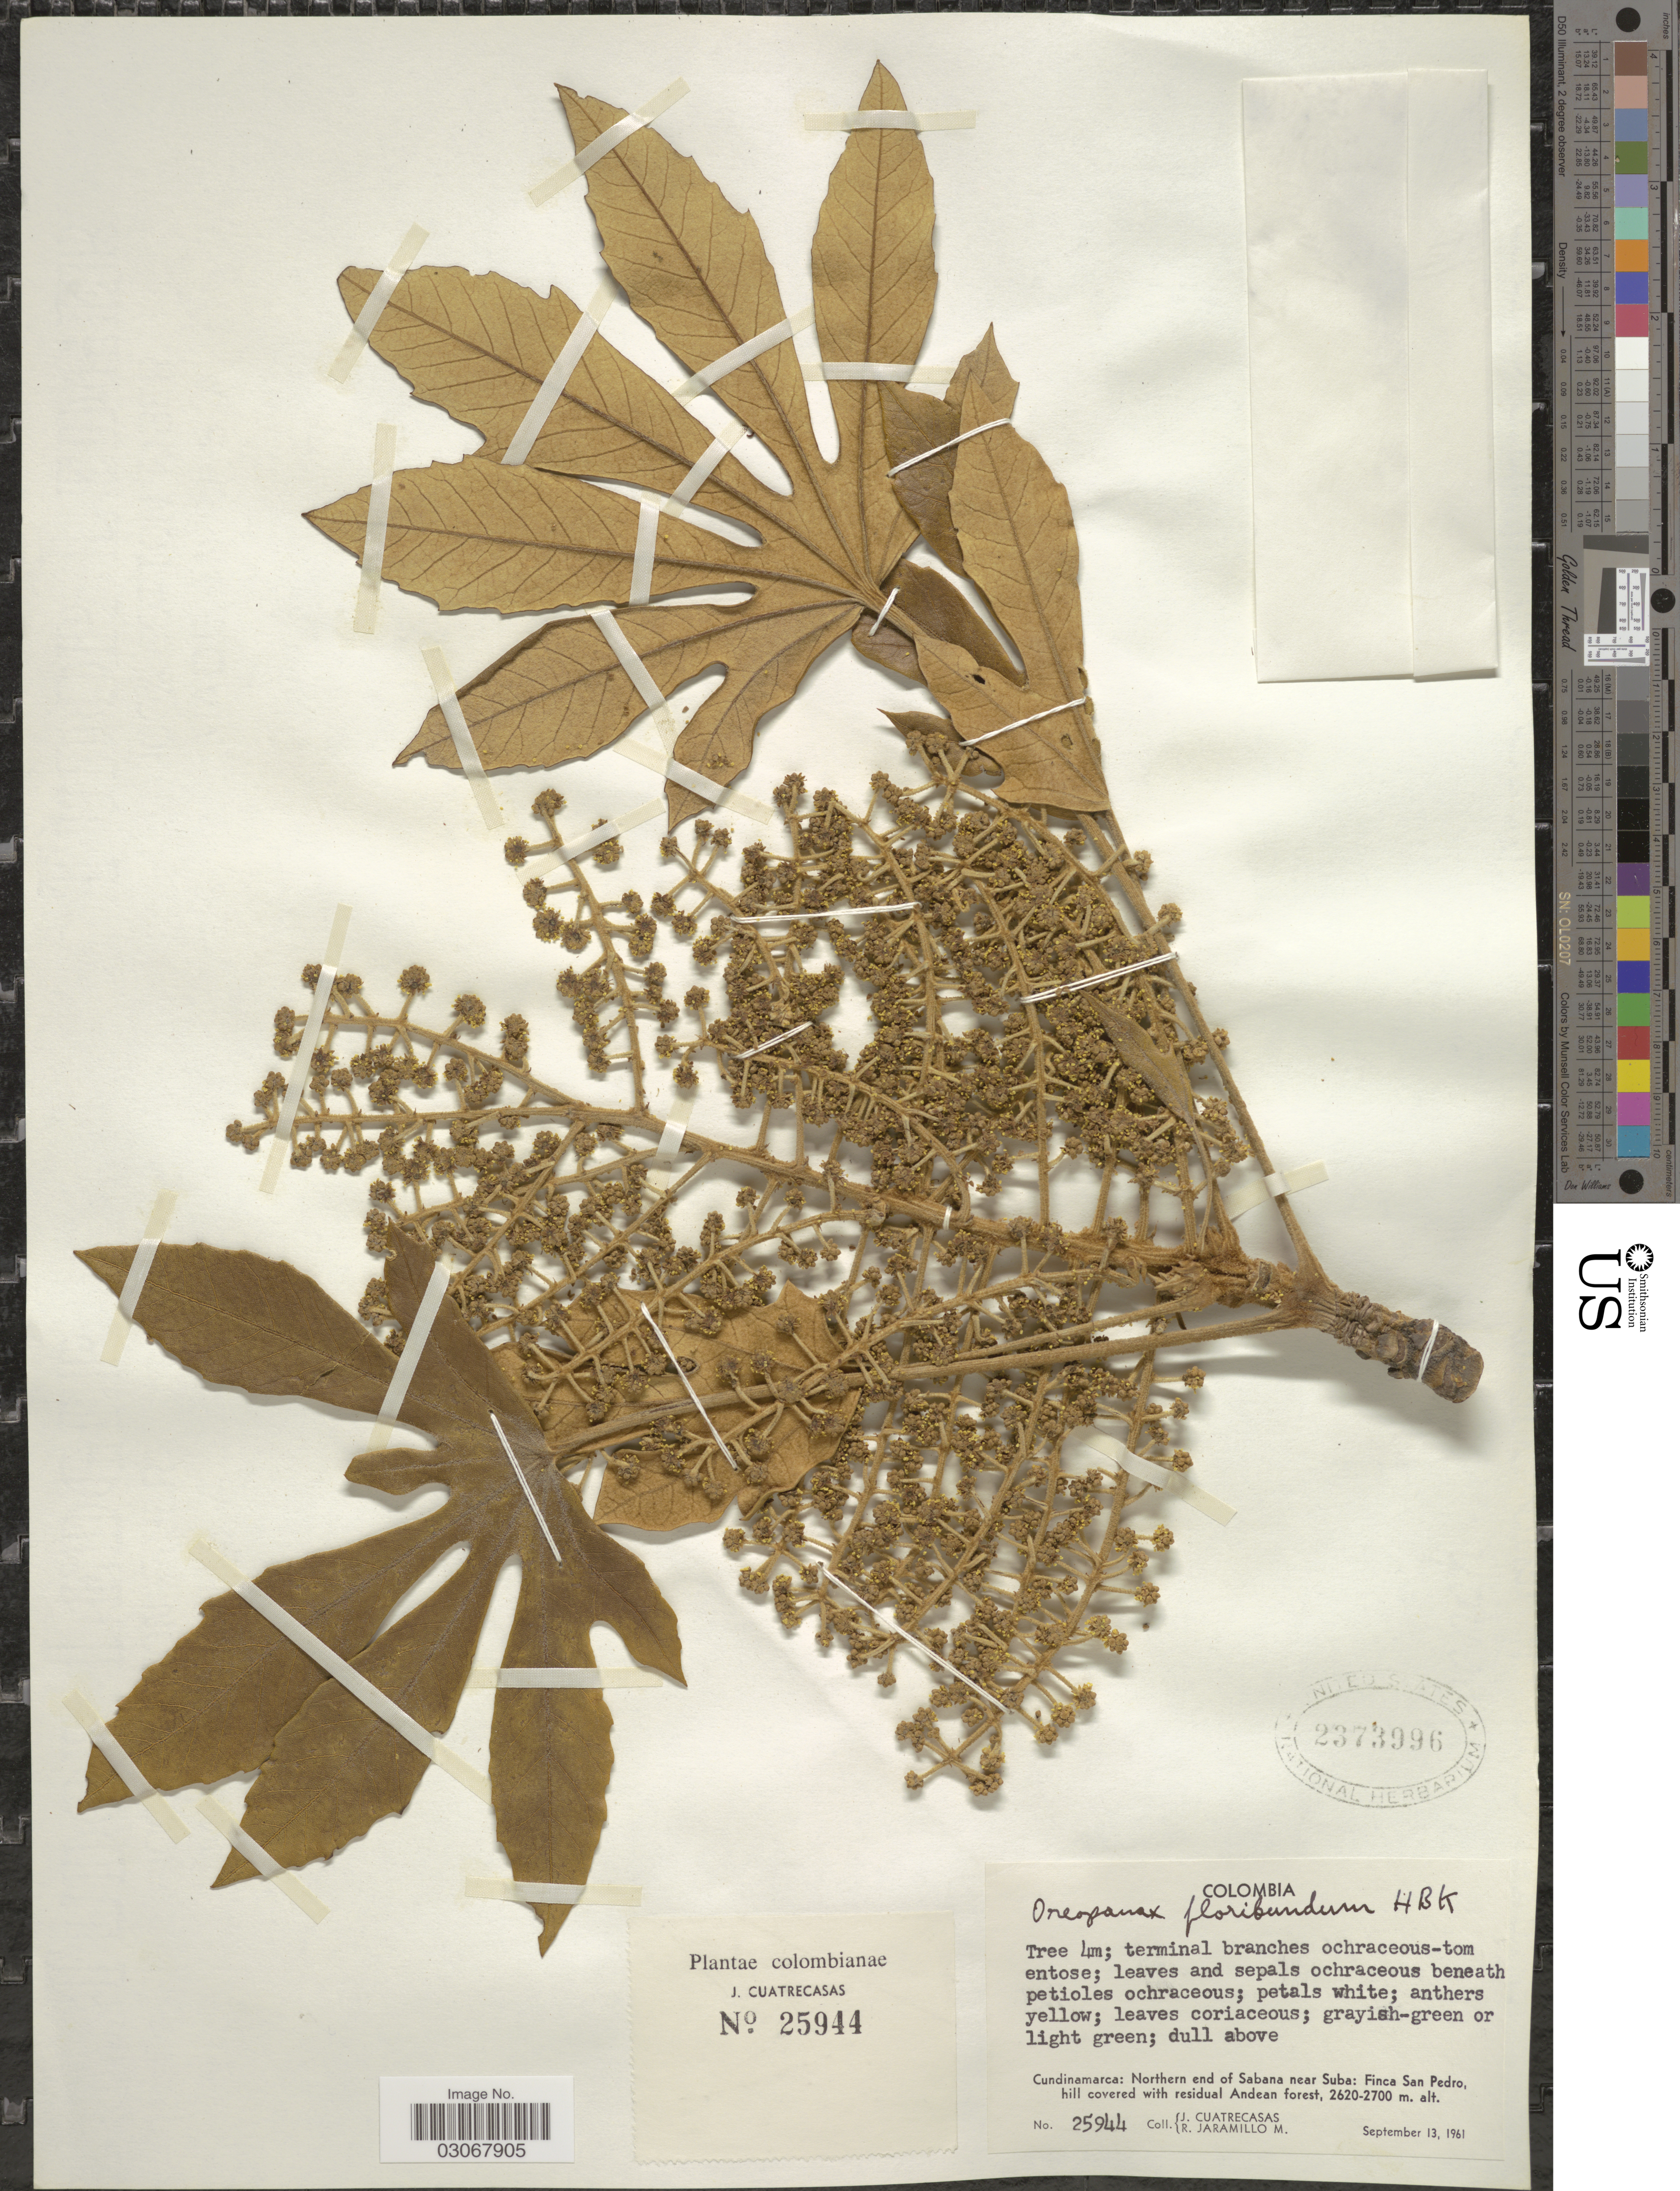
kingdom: Plantae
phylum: Tracheophyta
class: Magnoliopsida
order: Apiales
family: Araliaceae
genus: Oreopanax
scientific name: Oreopanax floribundus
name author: (Kunth) Decne. & Planch.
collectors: J. Cuatrecasas & R. Jaramillo M.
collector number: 25944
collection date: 1961-09-13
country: Colombia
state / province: Cundinamarca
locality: Northern end of Sabana near Sabana near Suba: Finca San Pedro, hill covered with residual Andean forest.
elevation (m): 2620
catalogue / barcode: US 2373996